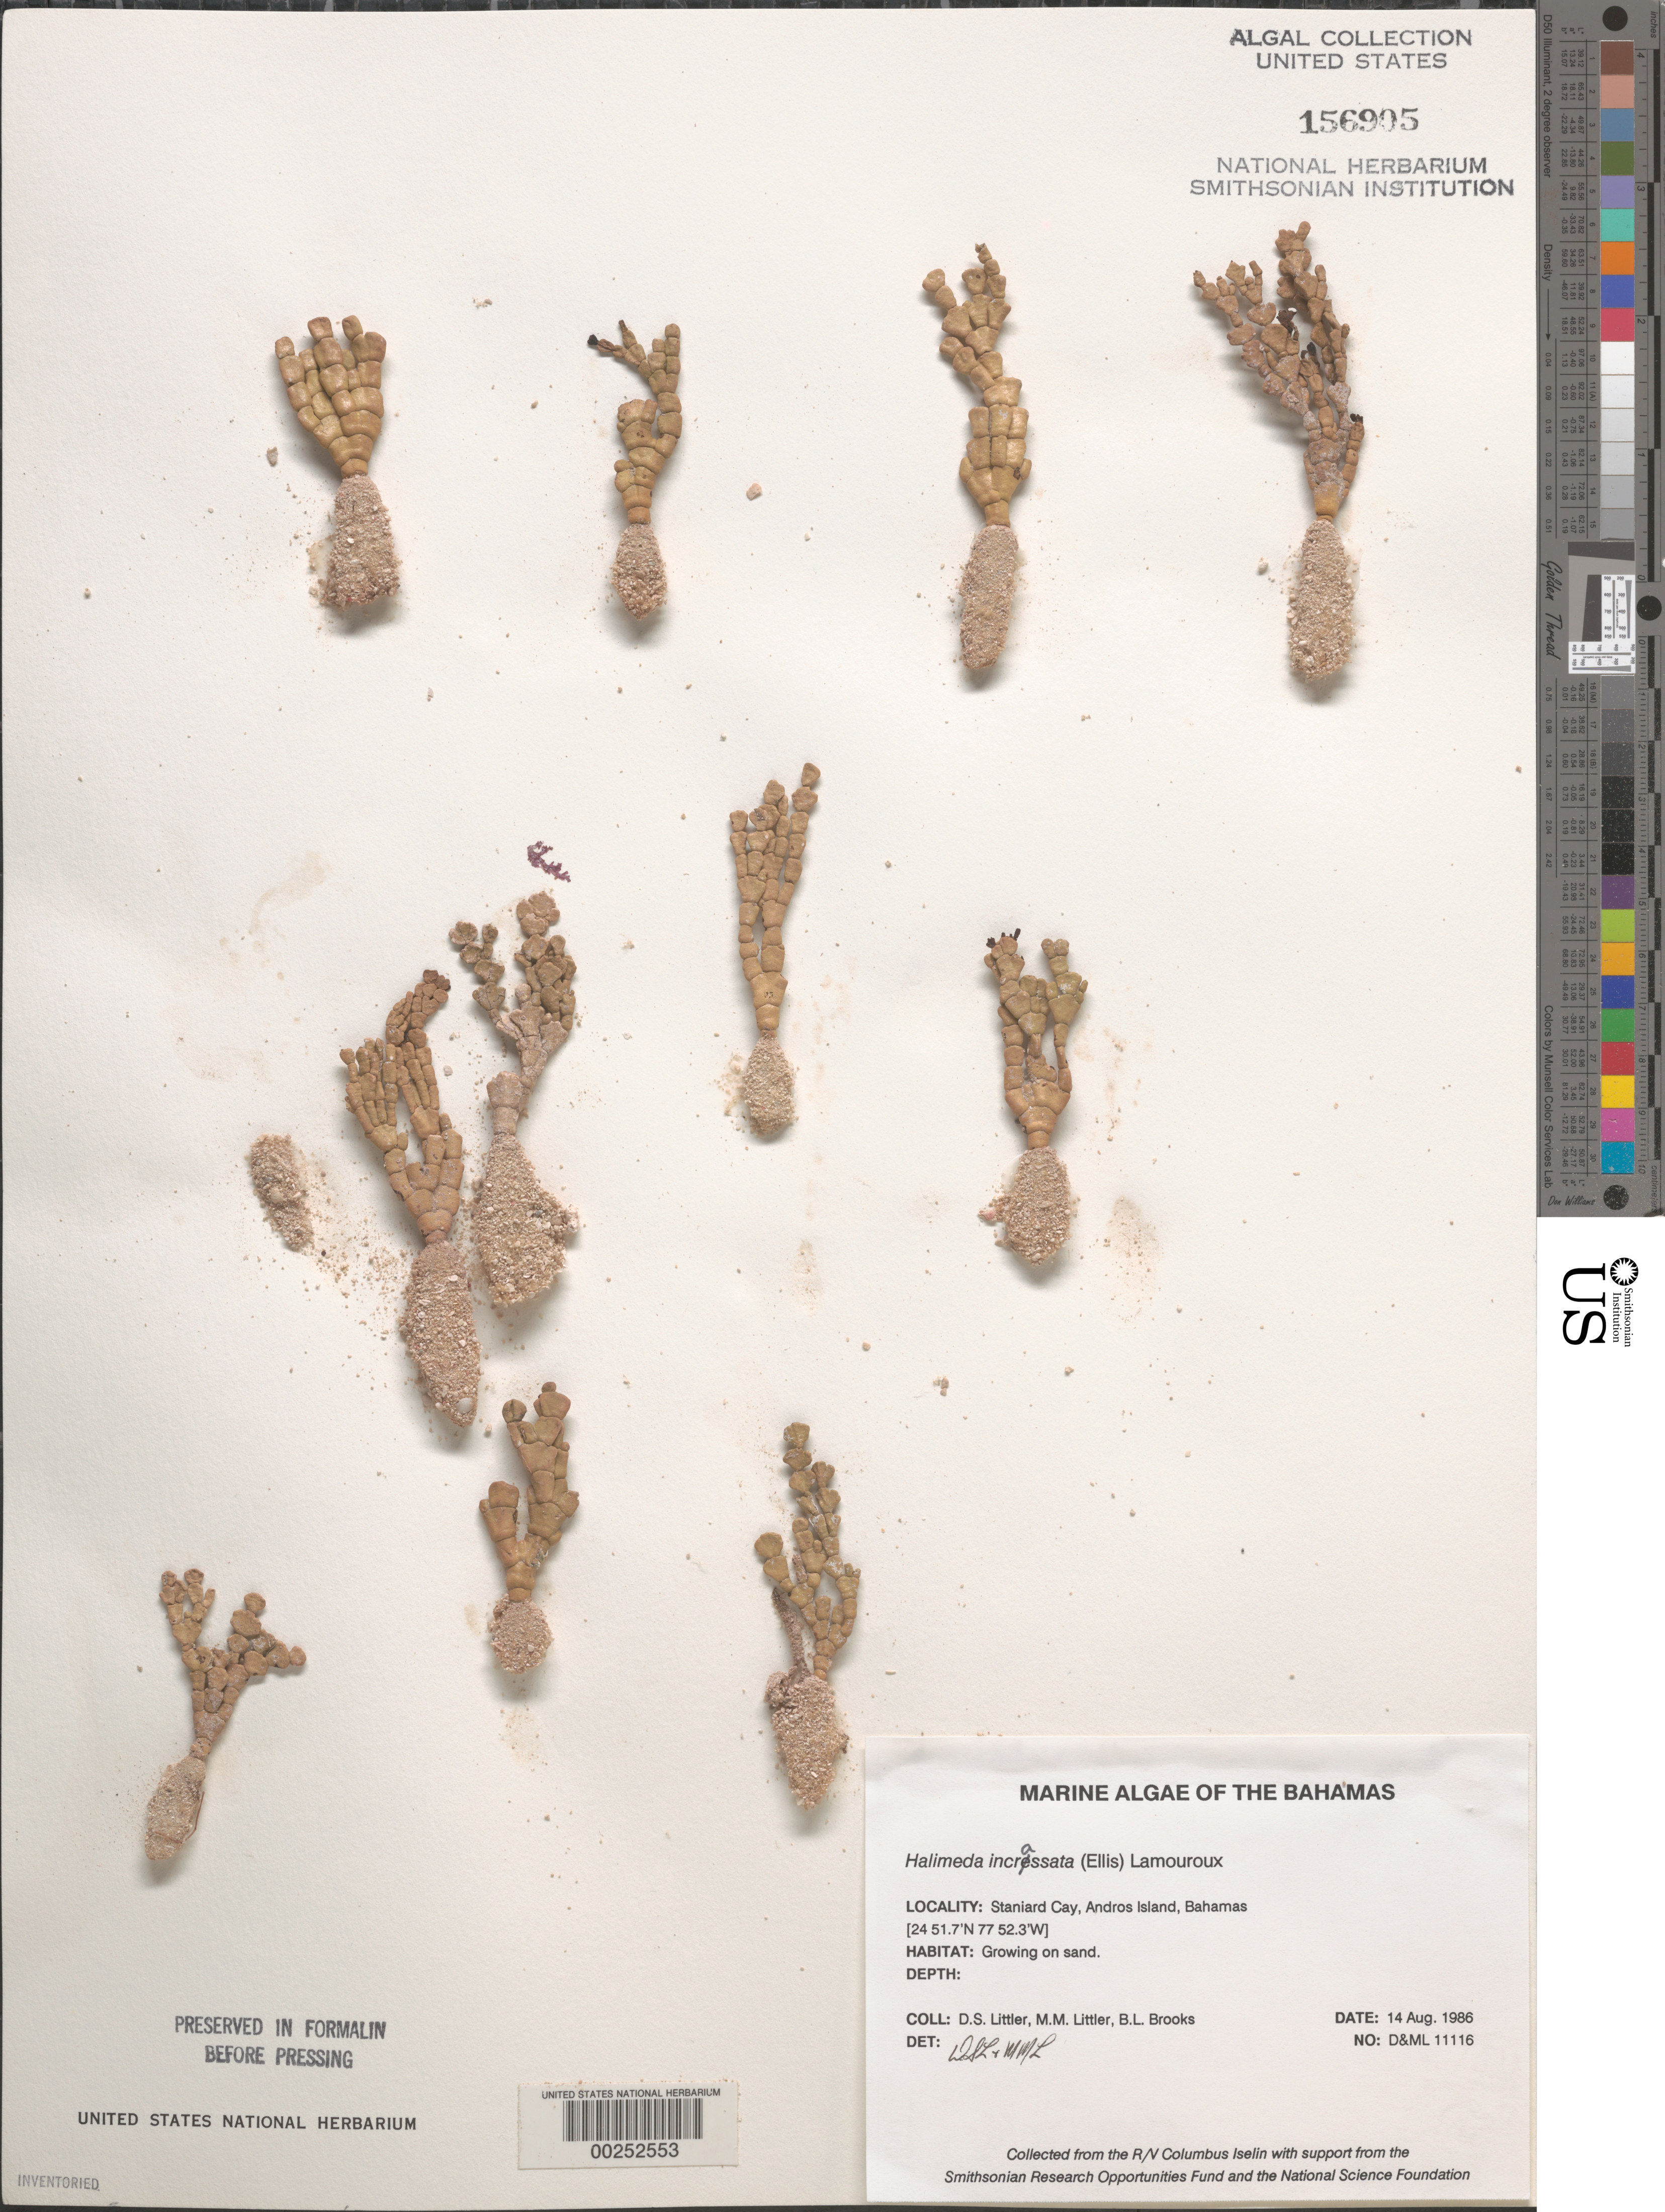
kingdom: Plantae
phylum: Chlorophyta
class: Ulvophyceae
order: Bryopsidales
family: Halimedaceae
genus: Halimeda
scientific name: Halimeda incrassata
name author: (J. Ellis) J.V.Lamouroux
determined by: Littler, D. S.; Littler, M. M.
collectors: D. S. Littler, M. M. Littler & B. Brooks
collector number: D&ML 11116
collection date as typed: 14 Aug 1986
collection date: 1986-08-14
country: Bahamas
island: Staniard Cay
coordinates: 24 51.7' N, 77 52.3' W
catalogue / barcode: US 156905